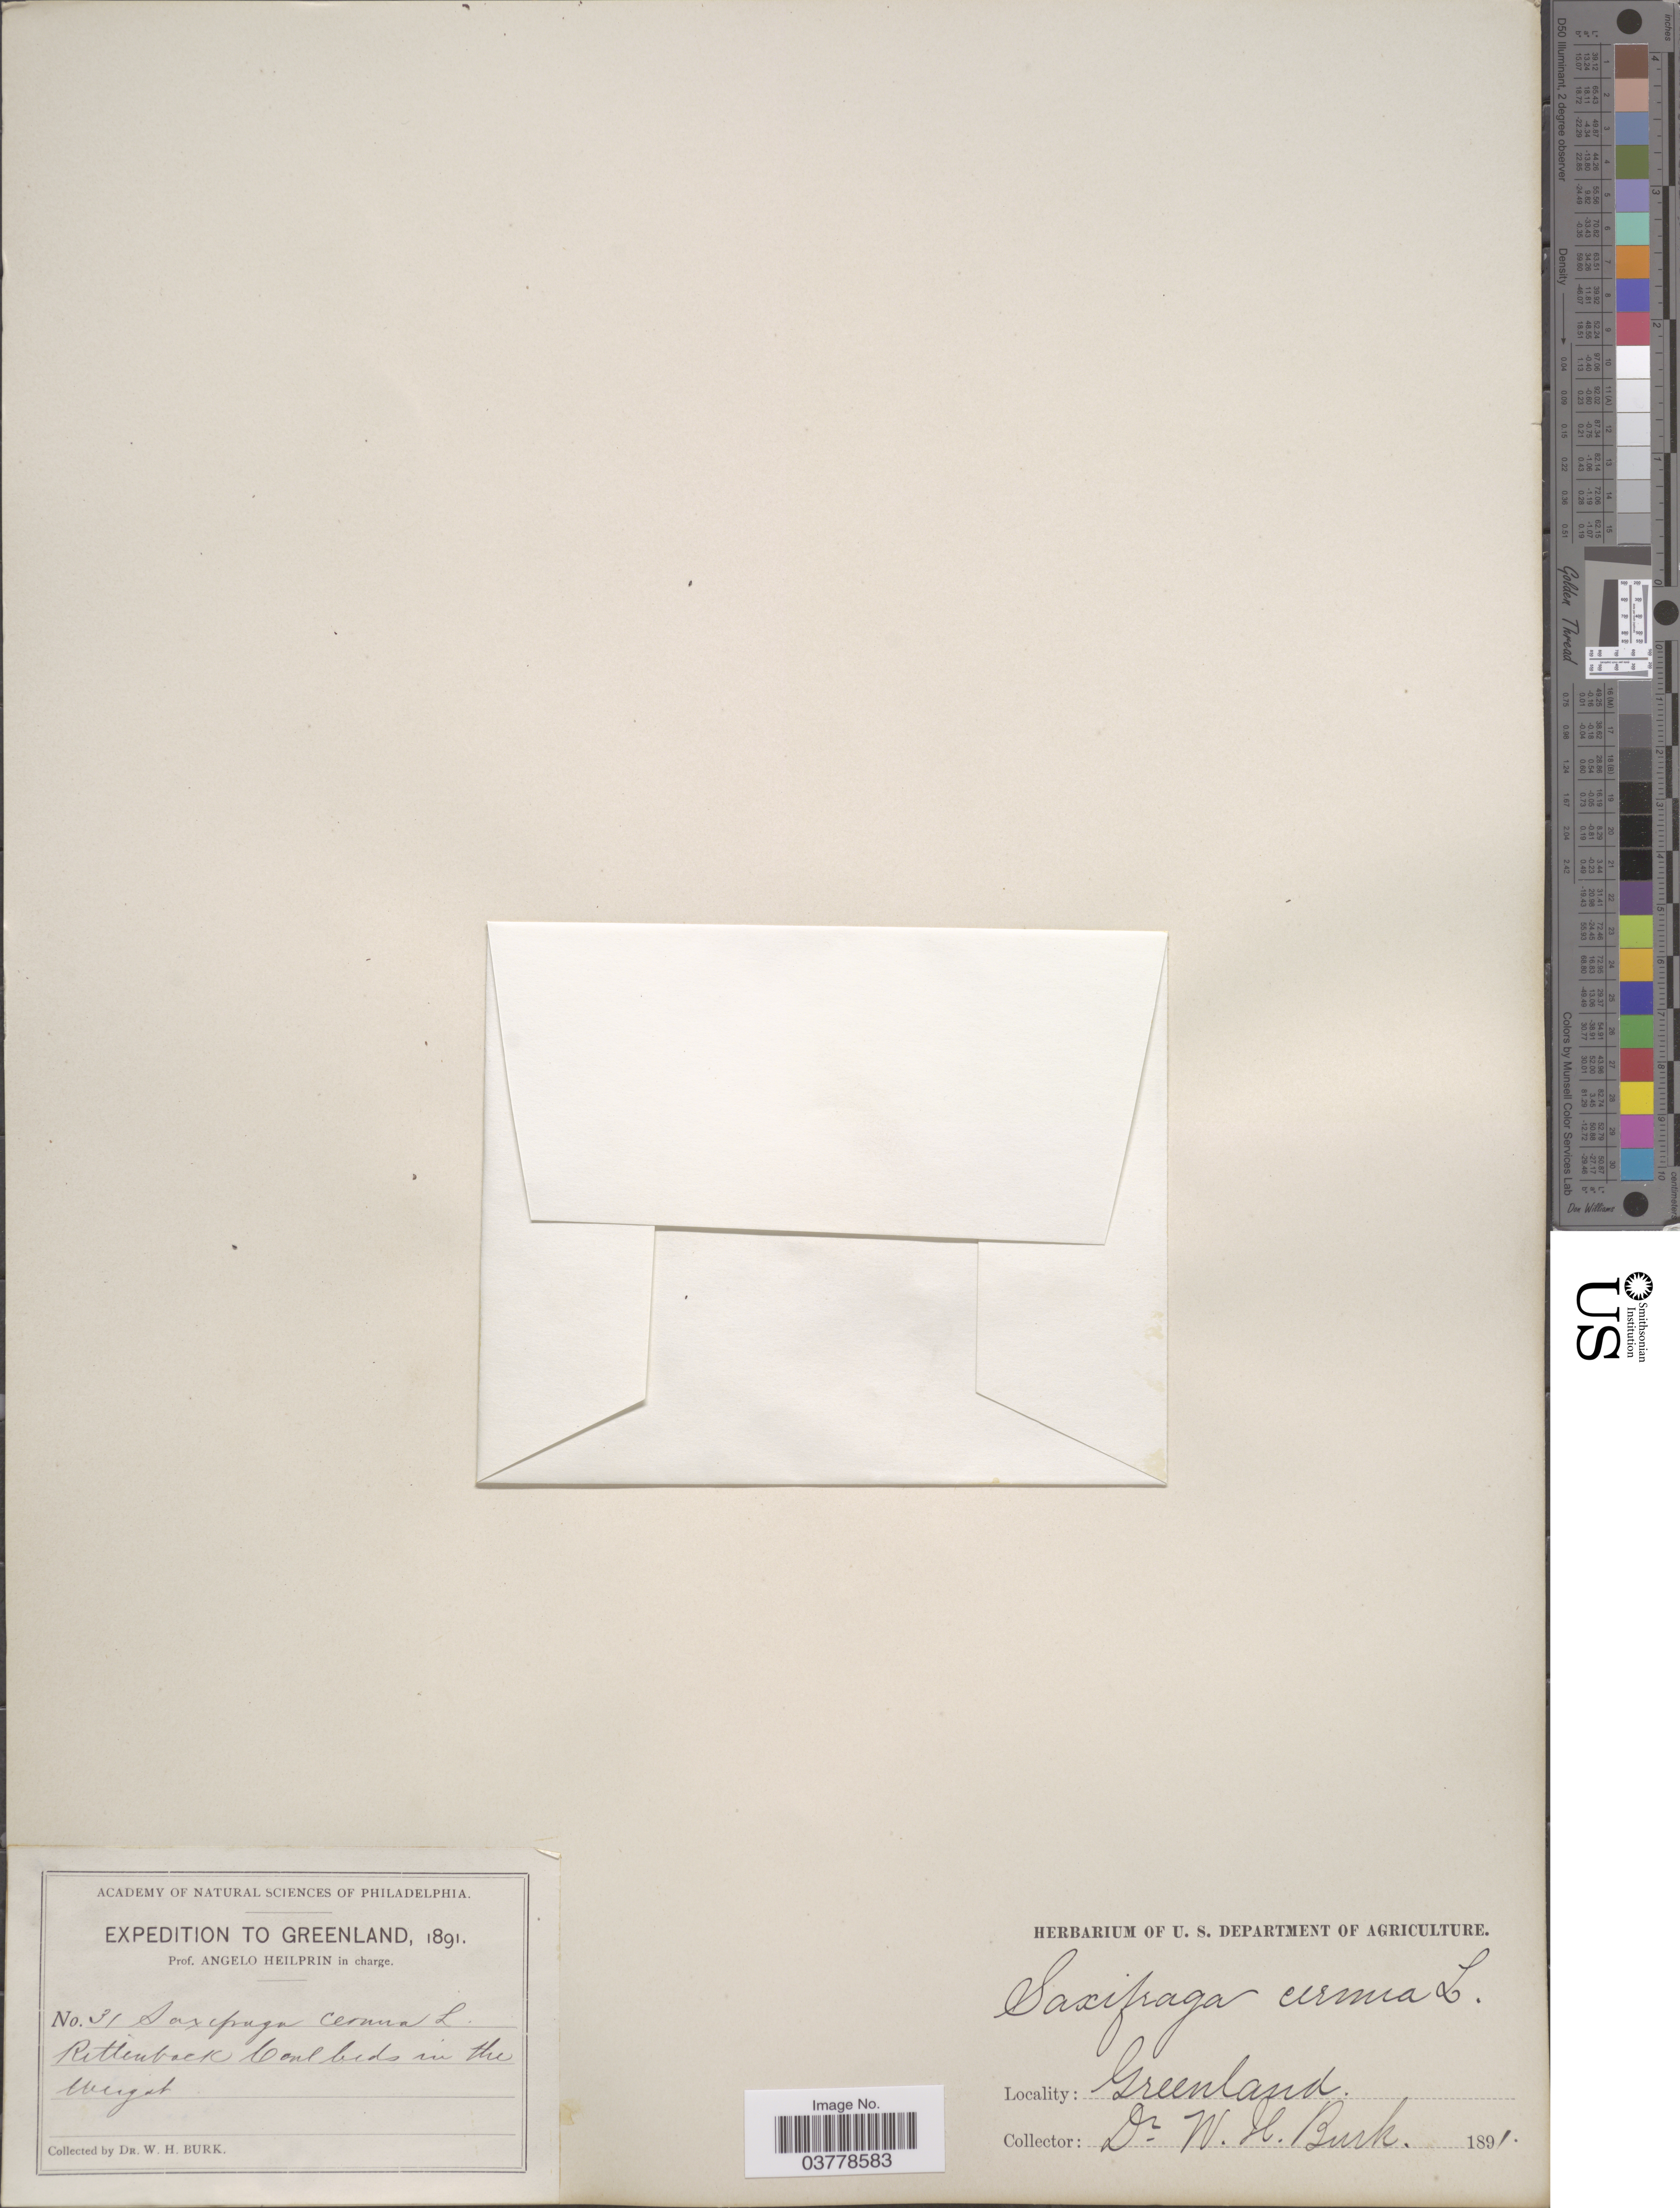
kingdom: Plantae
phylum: Tracheophyta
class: Magnoliopsida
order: Saxifragales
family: Saxifragaceae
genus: Saxifraga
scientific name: Saxifraga cernua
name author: L.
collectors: W. Burk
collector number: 31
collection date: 1891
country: Greenland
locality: Rittenback Coalbeds in the Weigst*.